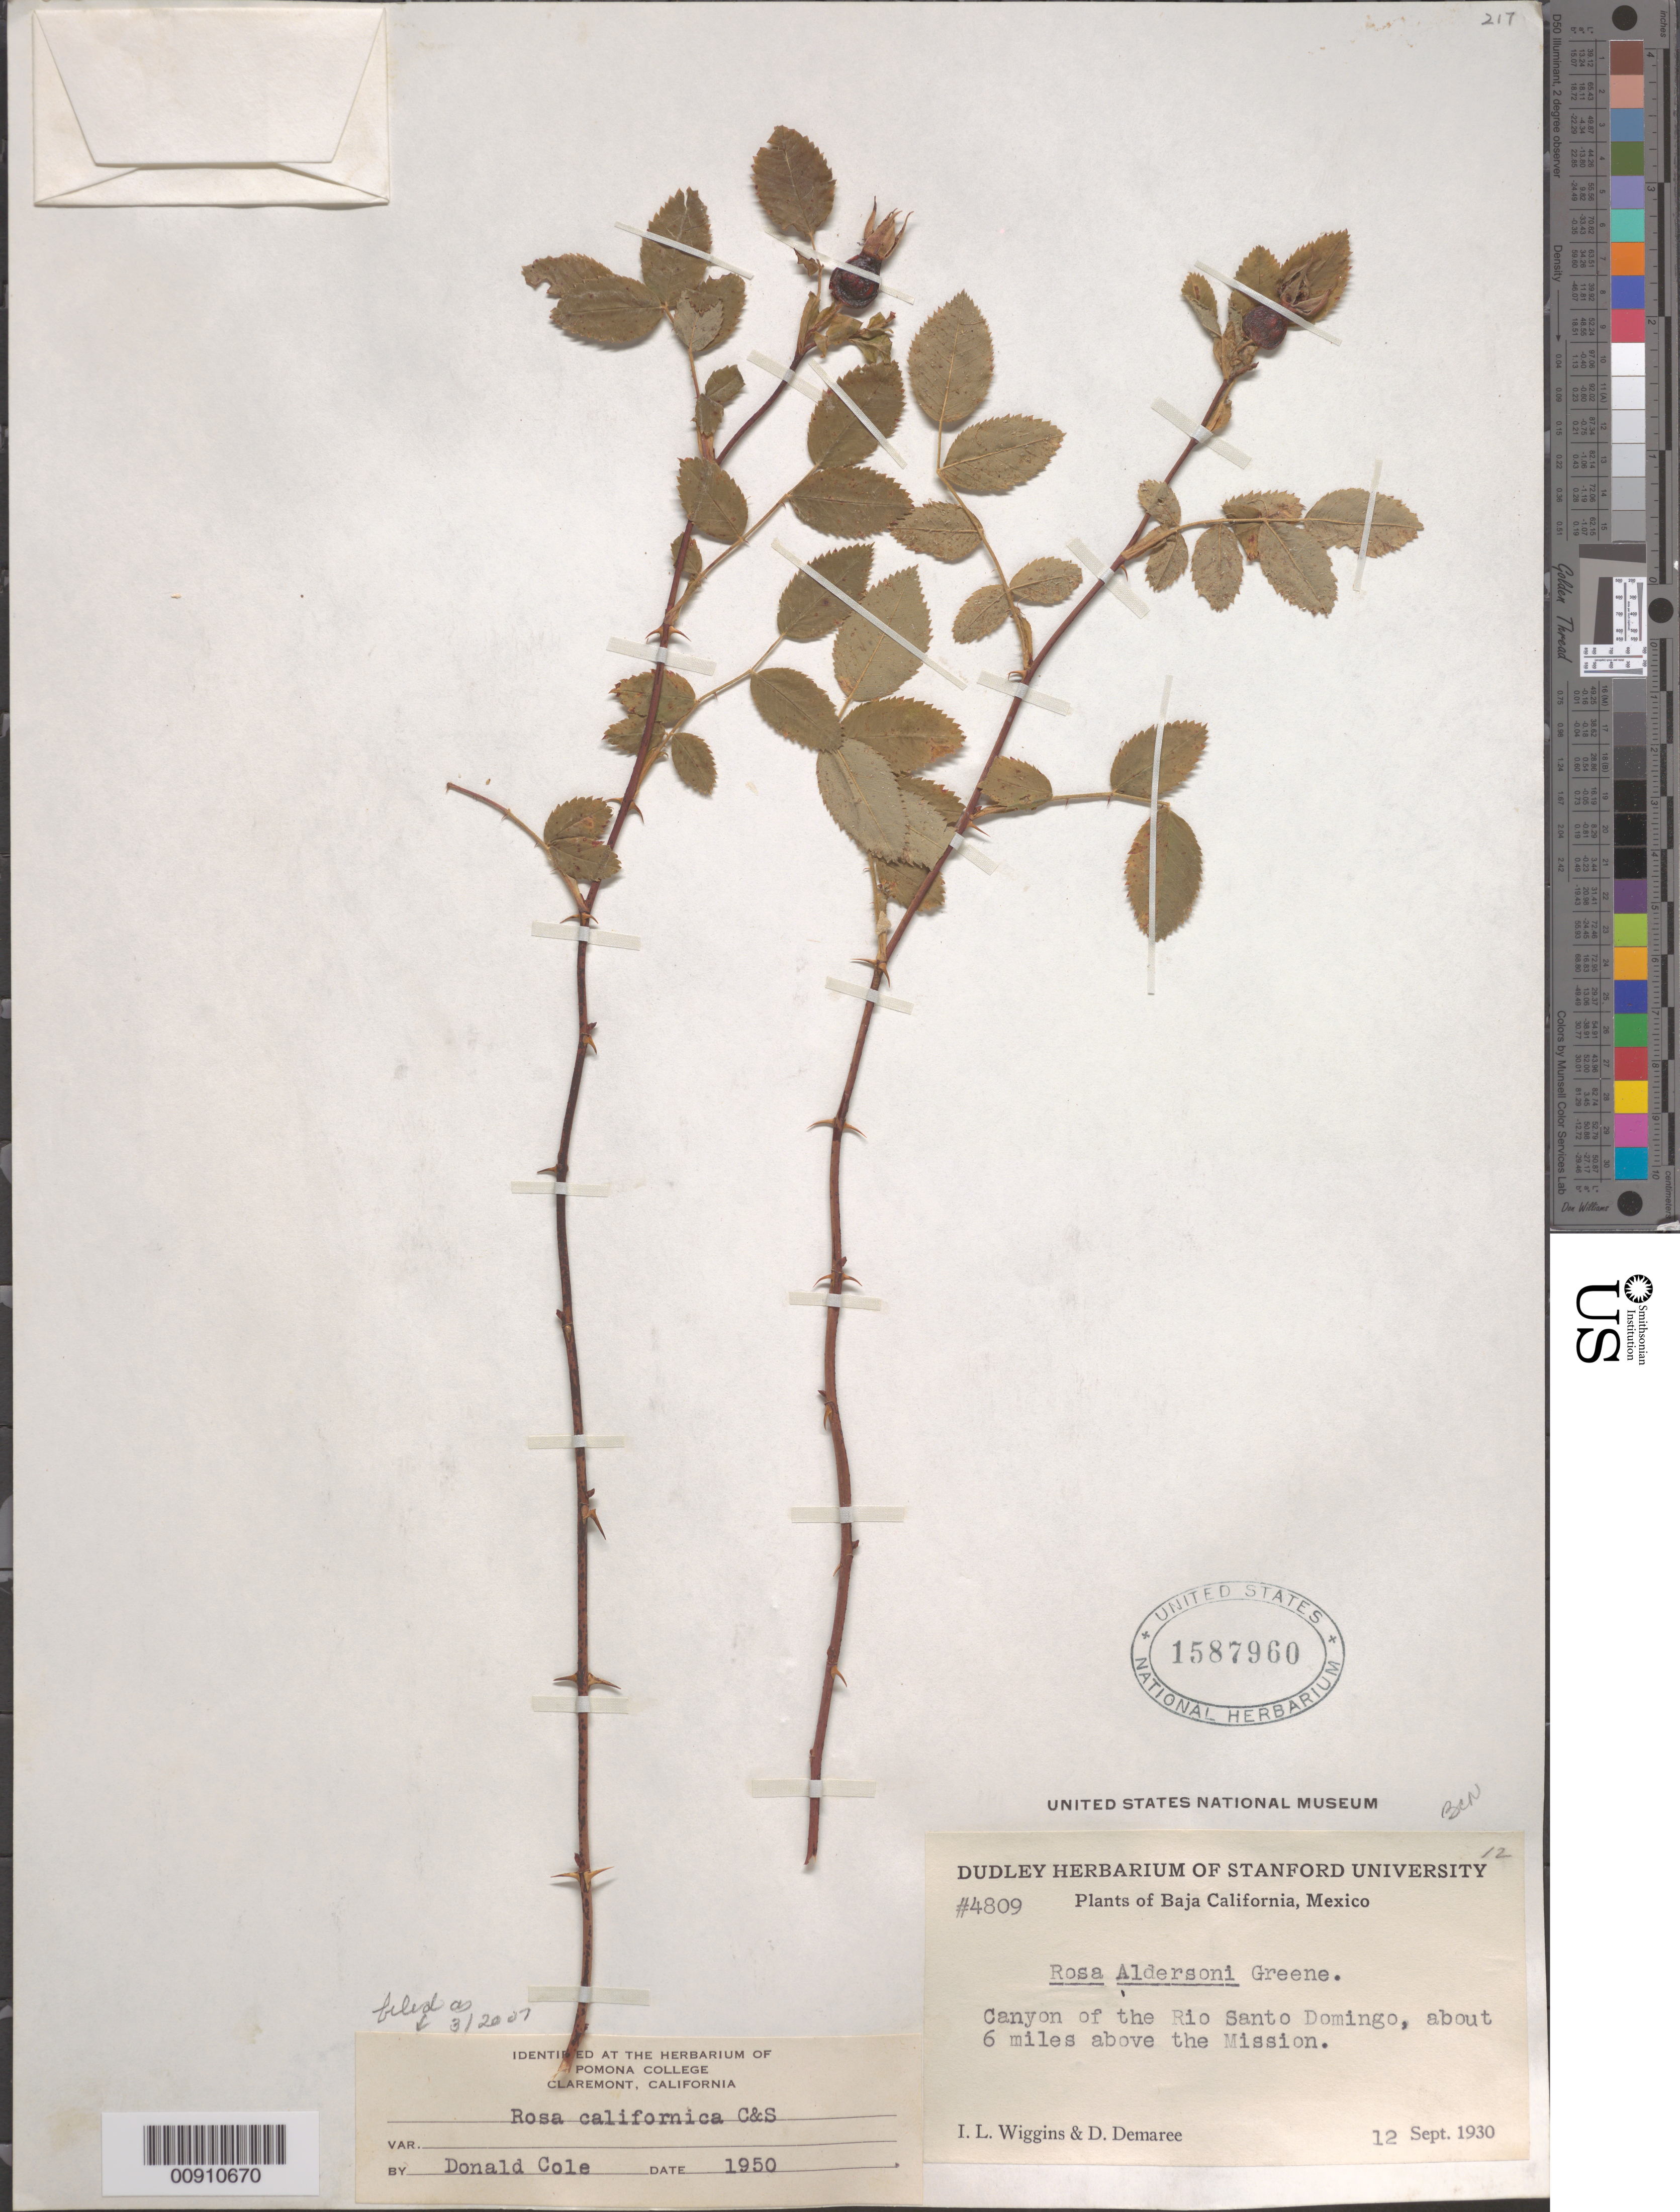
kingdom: Plantae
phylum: Tracheophyta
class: Magnoliopsida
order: Rosales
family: Rosaceae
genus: Rosa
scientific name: Rosa californica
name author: Cham. & Schltdl.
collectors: I. L. Wiggins & D. Demaree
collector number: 4809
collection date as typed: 12 Sep 1930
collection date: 1930-09-12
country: Mexico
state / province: Baja California Norte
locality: Canyon of the Río Santo Domingo, about 6 miles above the Mission. Baja California.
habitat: Canyon of the Río.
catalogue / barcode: US 1587960